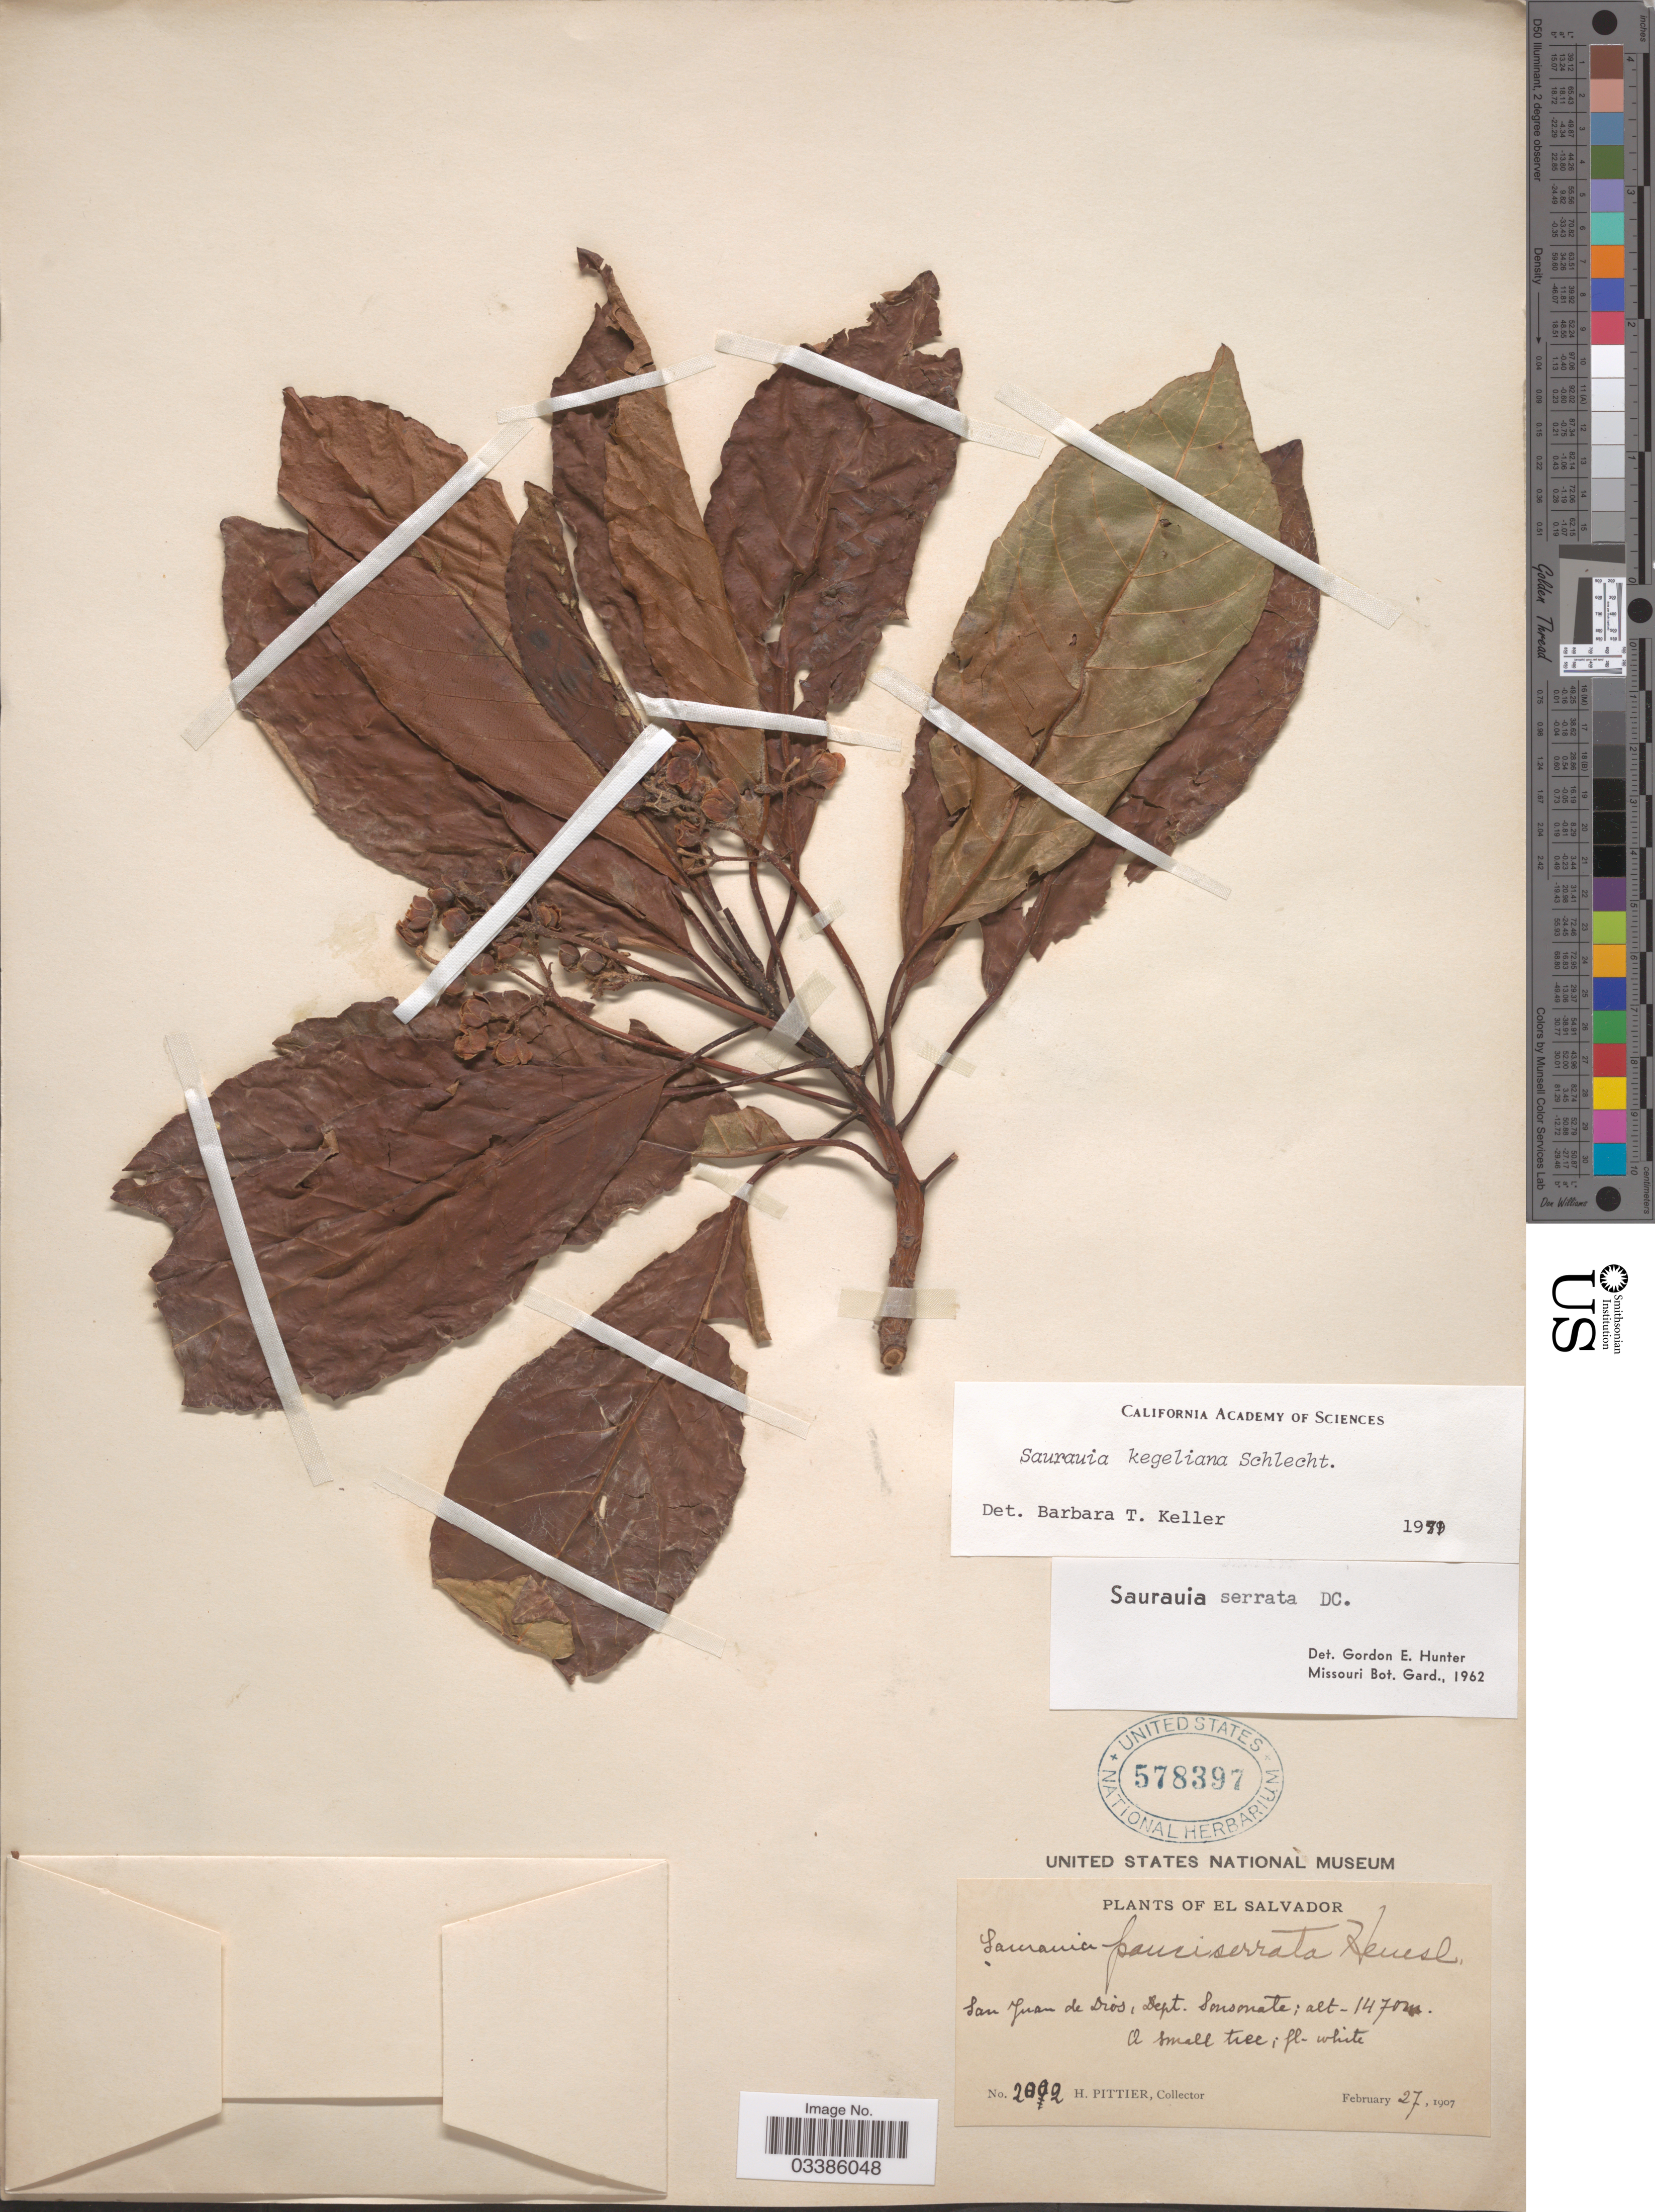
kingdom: Plantae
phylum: Tracheophyta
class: Magnoliopsida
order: Ericales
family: Actinidiaceae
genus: Saurauia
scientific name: Saurauia kegeliana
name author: Schltdl.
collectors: H. F. Pittier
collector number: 2072*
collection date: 1907-02-27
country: El Salvador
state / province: Sonsonate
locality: San Juan de Dios, Dept. Sonsonate.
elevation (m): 1470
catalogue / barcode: US 578397